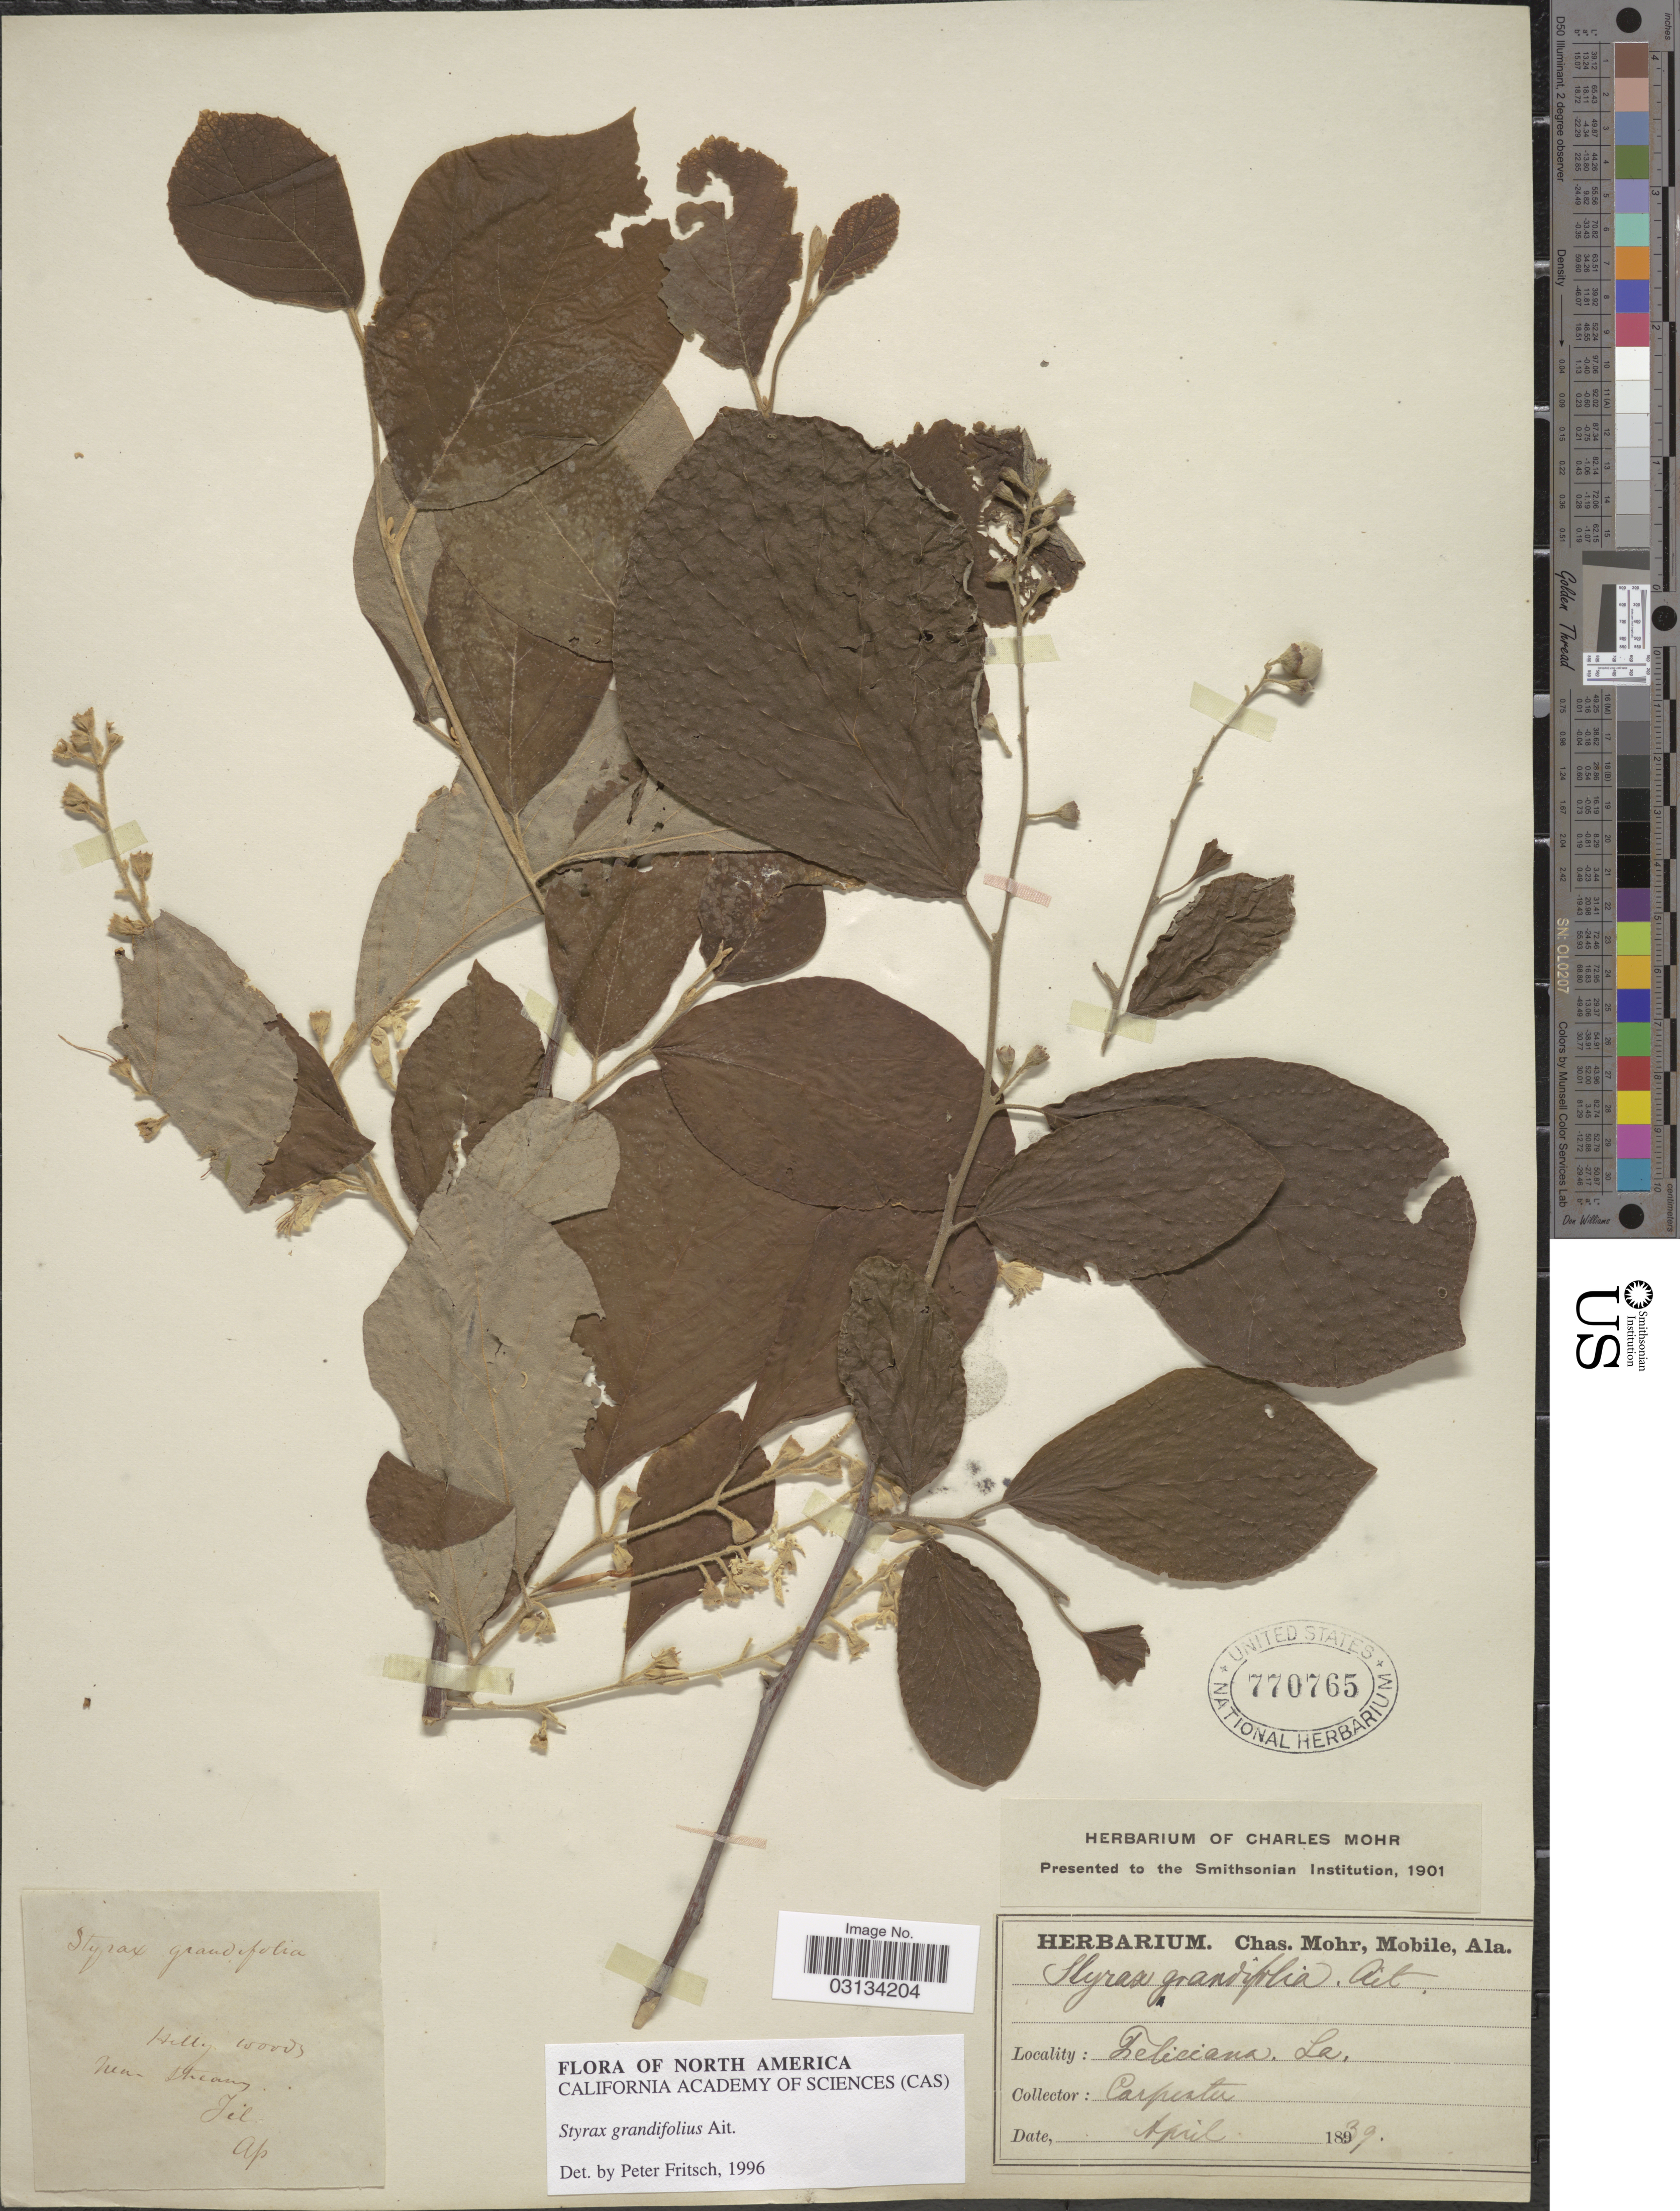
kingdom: Plantae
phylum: Tracheophyta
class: Magnoliopsida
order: Ericales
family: Styracaceae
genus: Styrax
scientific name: Styrax grandifolius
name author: Aiton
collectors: -. Carpenter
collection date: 1839-04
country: United States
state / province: Louisiana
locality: Feliciana. La.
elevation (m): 3048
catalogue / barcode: US 770765